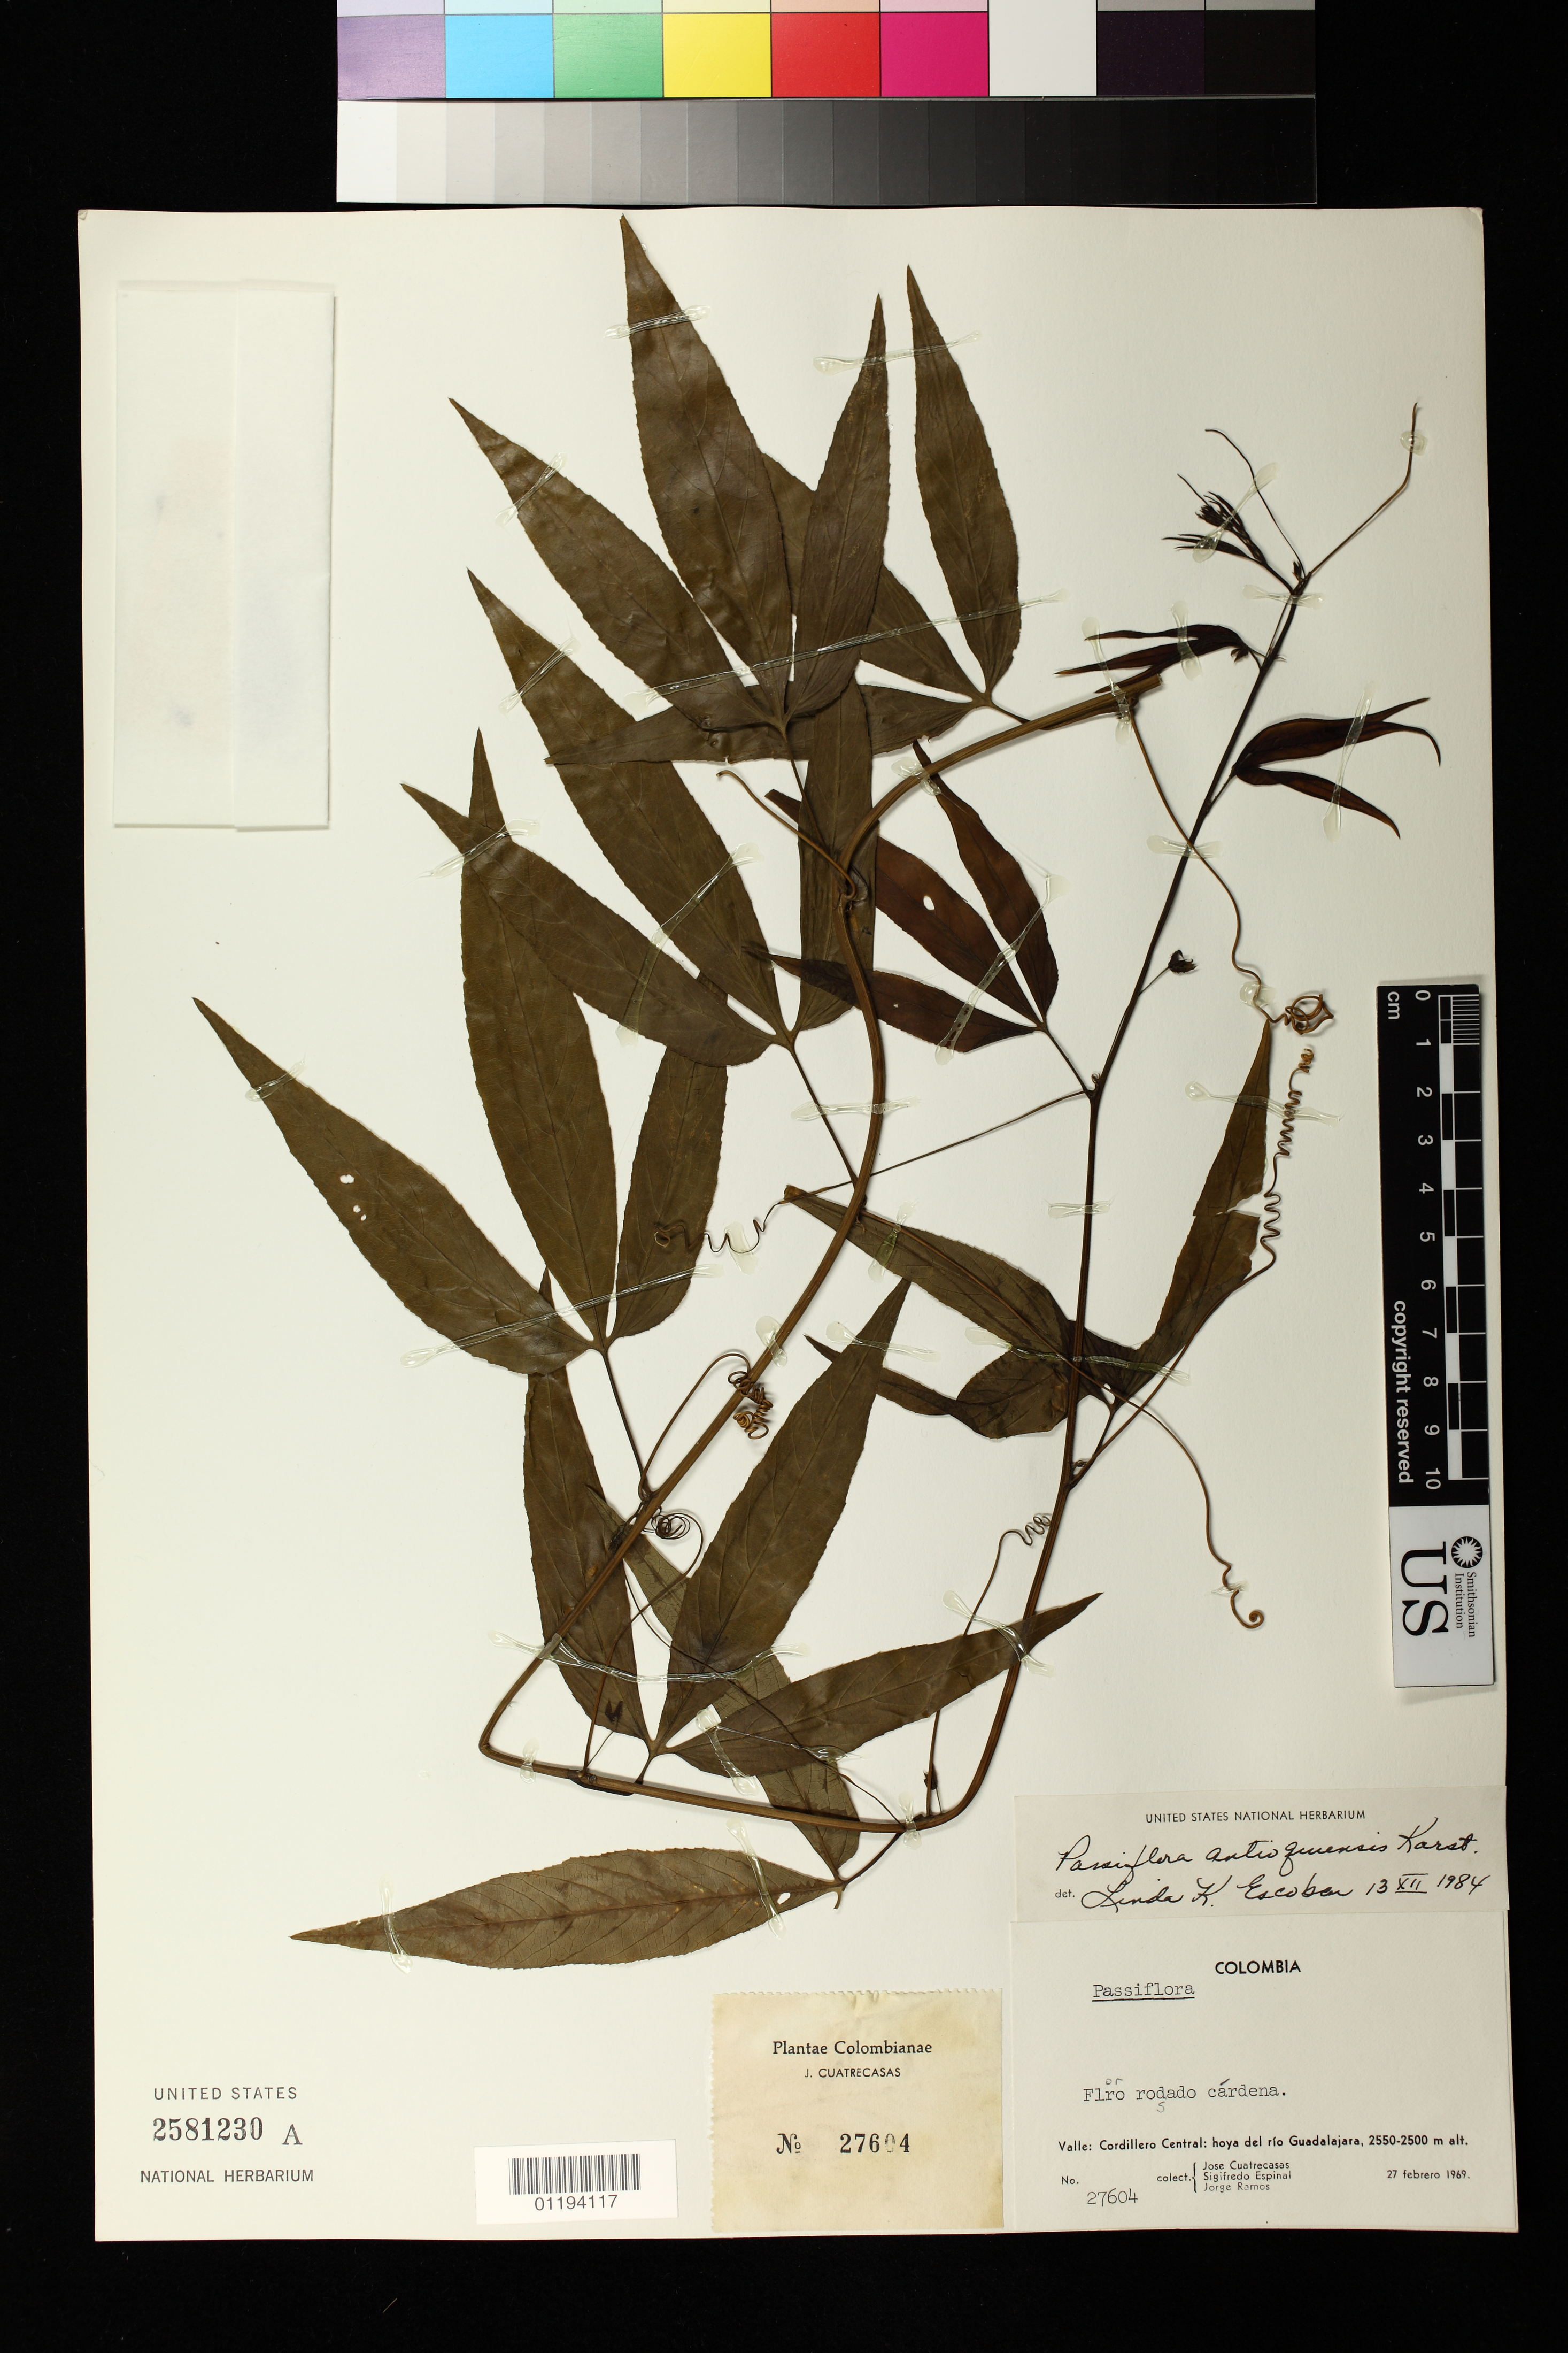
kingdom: Plantae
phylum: Tracheophyta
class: Magnoliopsida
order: Malpighiales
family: Passifloraceae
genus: Passiflora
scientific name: Passiflora antioquiensis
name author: H. Karst.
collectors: J. Cuatrecasas, L. S. Espinal & J. J. Ramos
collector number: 27604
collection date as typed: Feb 27 1969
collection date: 1969-02-27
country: Colombia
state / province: Valle del Cauca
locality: Cordillero Central: hoya del rio Guadalajara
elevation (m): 2500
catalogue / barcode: US 2581230A